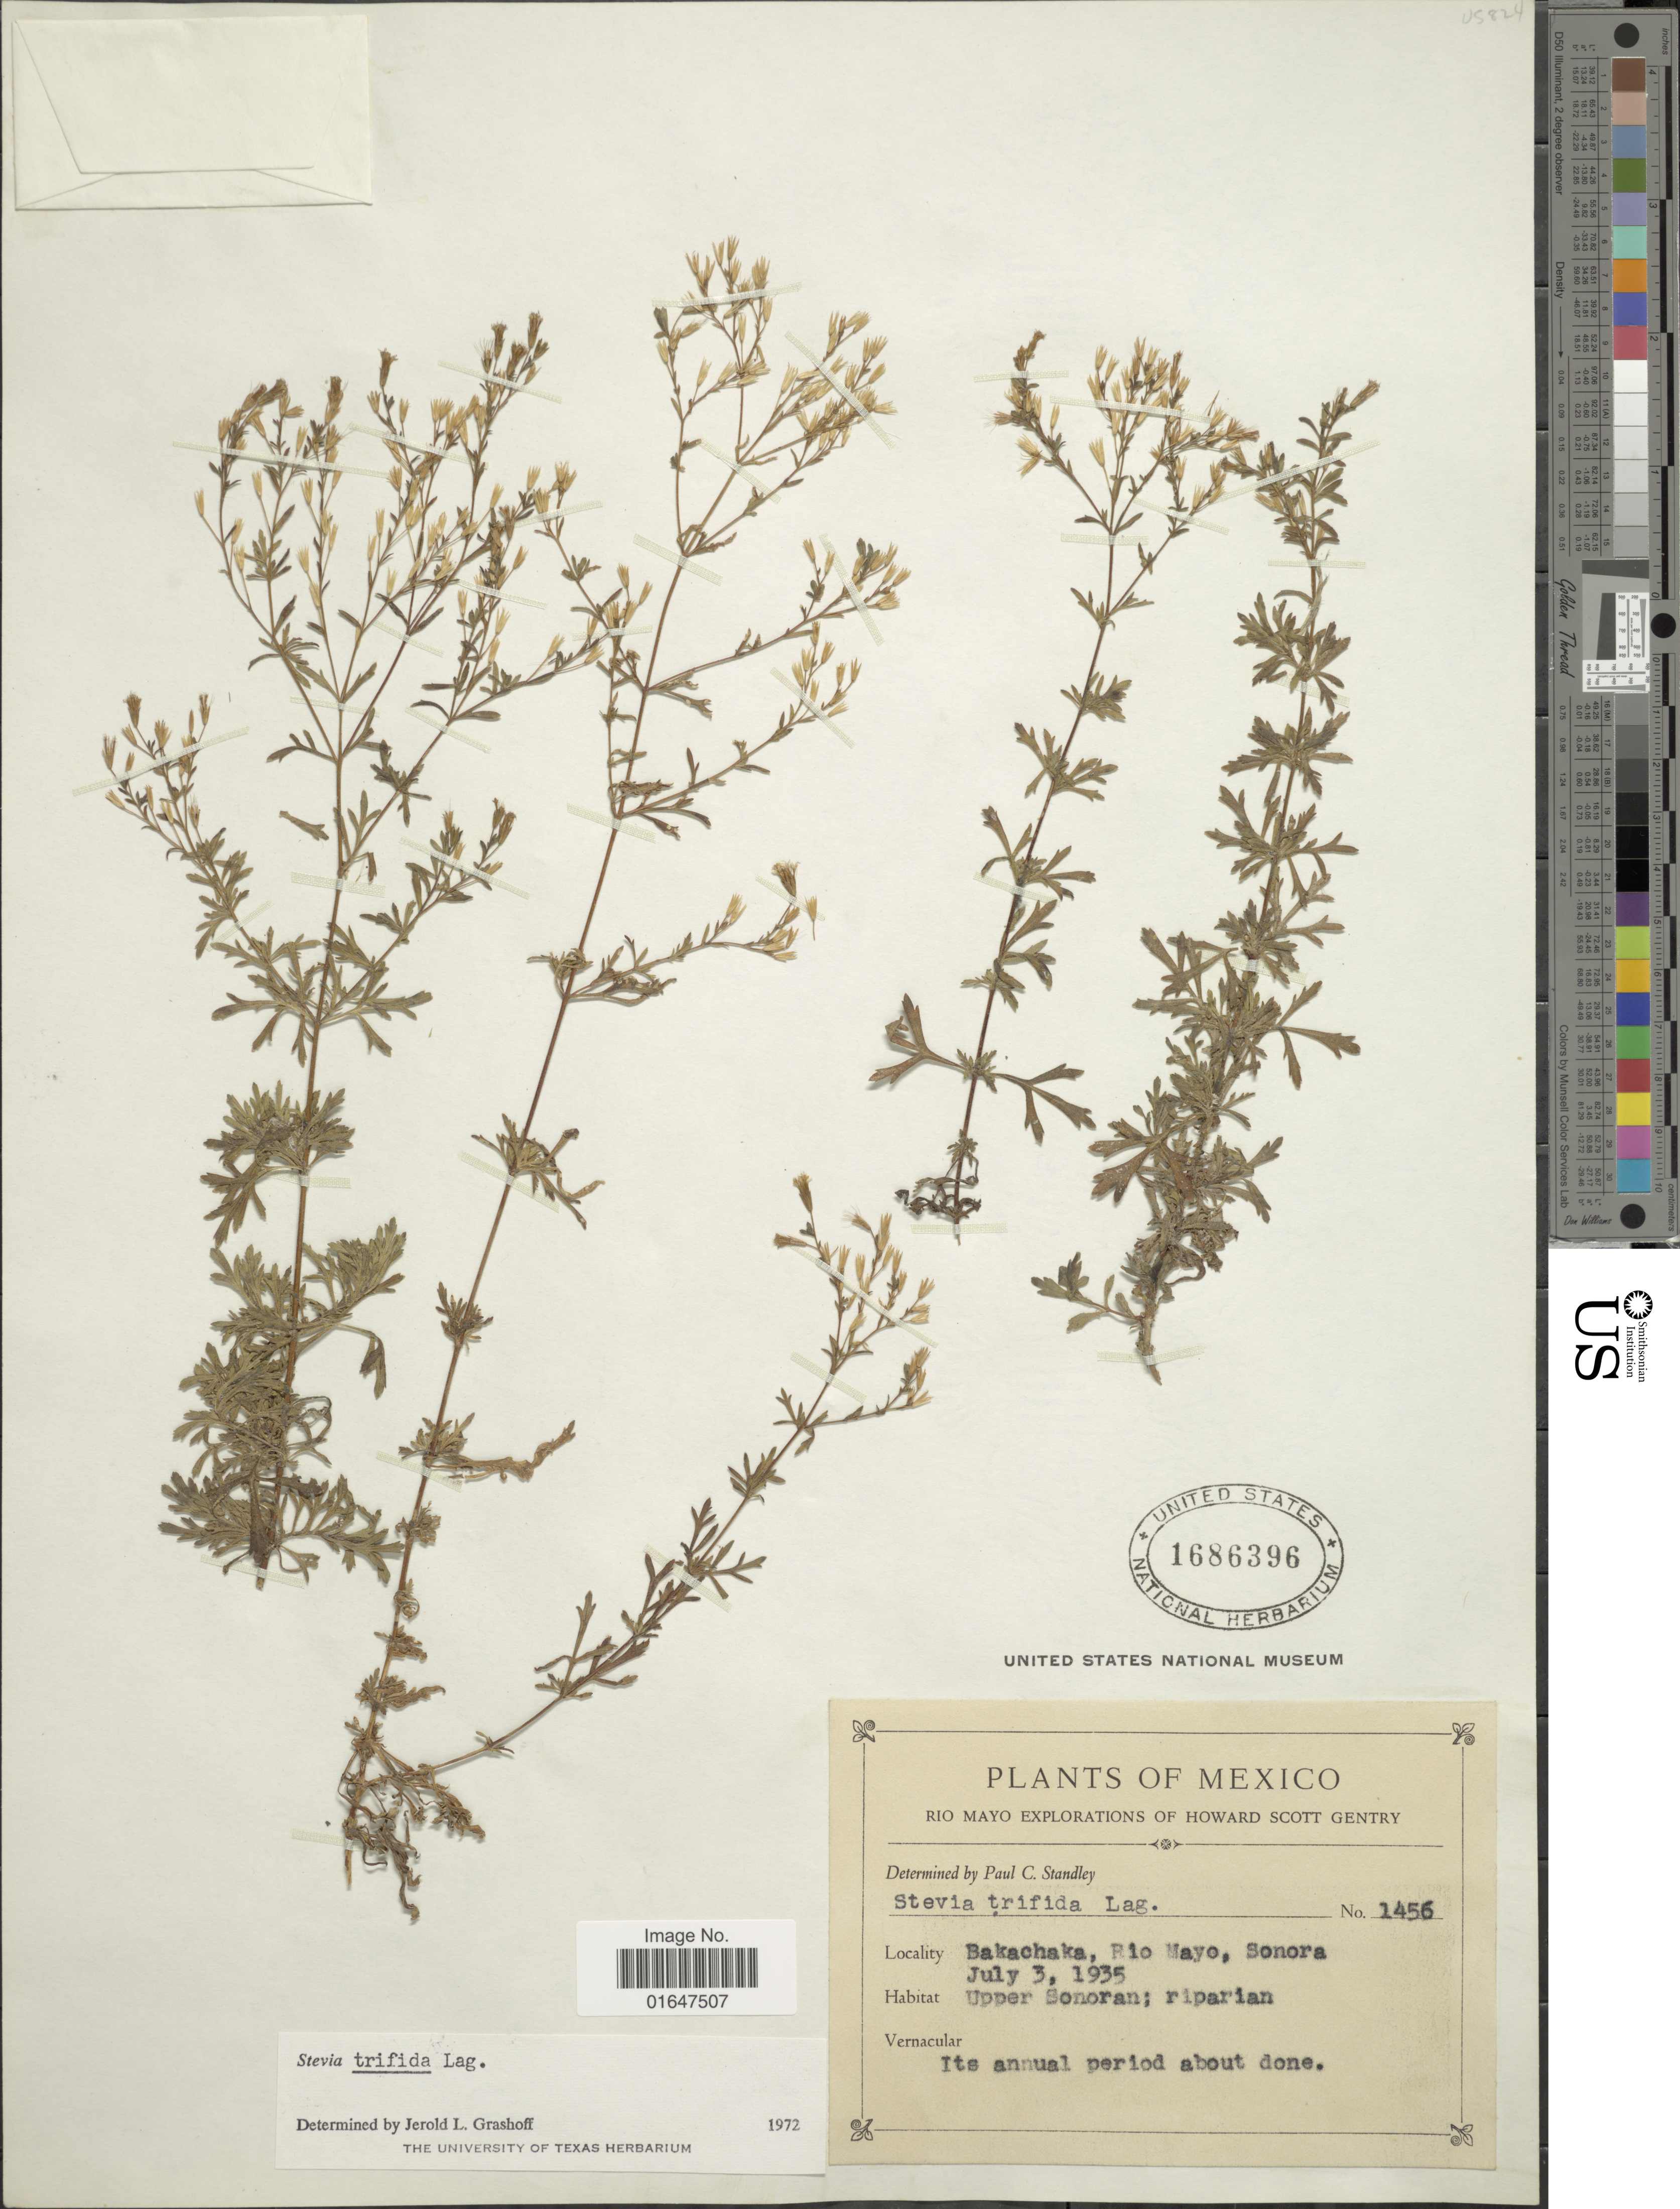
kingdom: Plantae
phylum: Tracheophyta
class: Magnoliopsida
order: Asterales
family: Asteraceae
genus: Stevia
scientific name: Stevia trifida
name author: Lag.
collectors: H. S. Gentry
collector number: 1456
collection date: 1935-07-03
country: Mexico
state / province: Sonora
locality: Rio Mayo, Bakachaka, Upper Sonora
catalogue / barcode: US 1686396